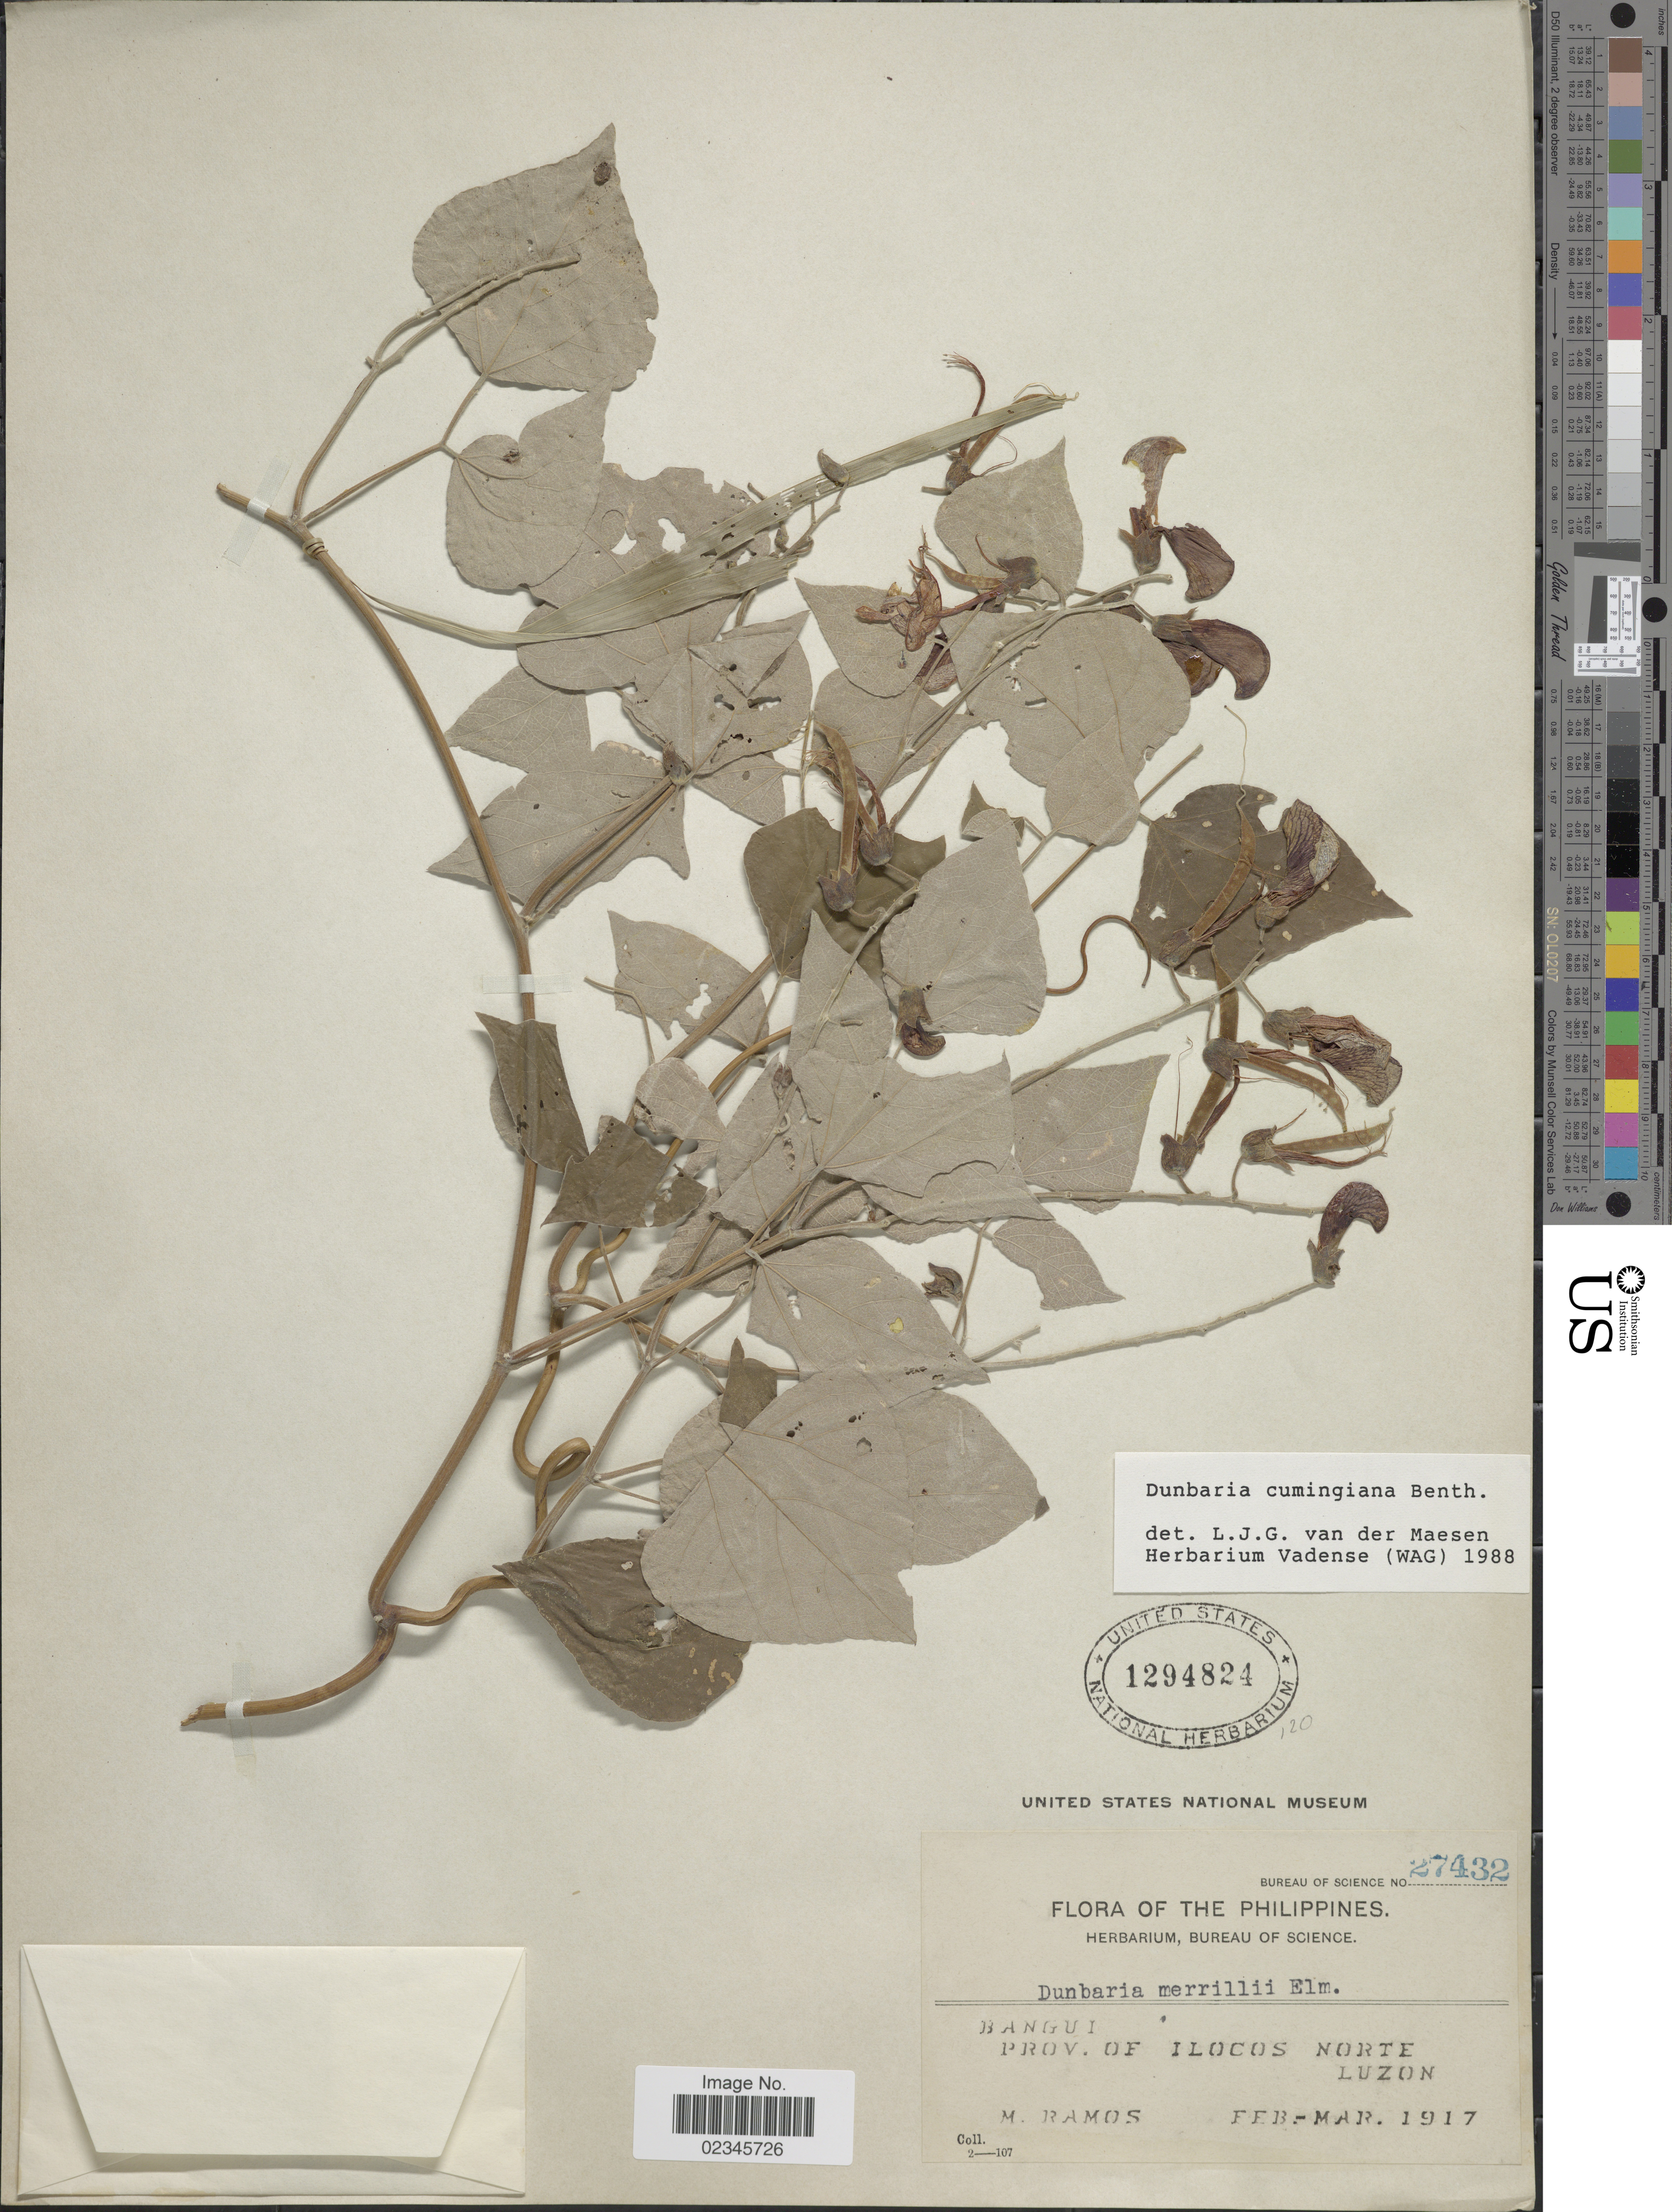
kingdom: Plantae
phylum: Tracheophyta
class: Magnoliopsida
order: Fabales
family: Fabaceae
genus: Dunbaria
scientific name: Dunbaria cumingiana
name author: Benth.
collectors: M. Ramos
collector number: Bureau of Science 27432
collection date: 1917-02/1917-03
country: Philippines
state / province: Ilocos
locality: Bangui, Prov. of Ilocos Norte Luzon.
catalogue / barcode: US 1294824